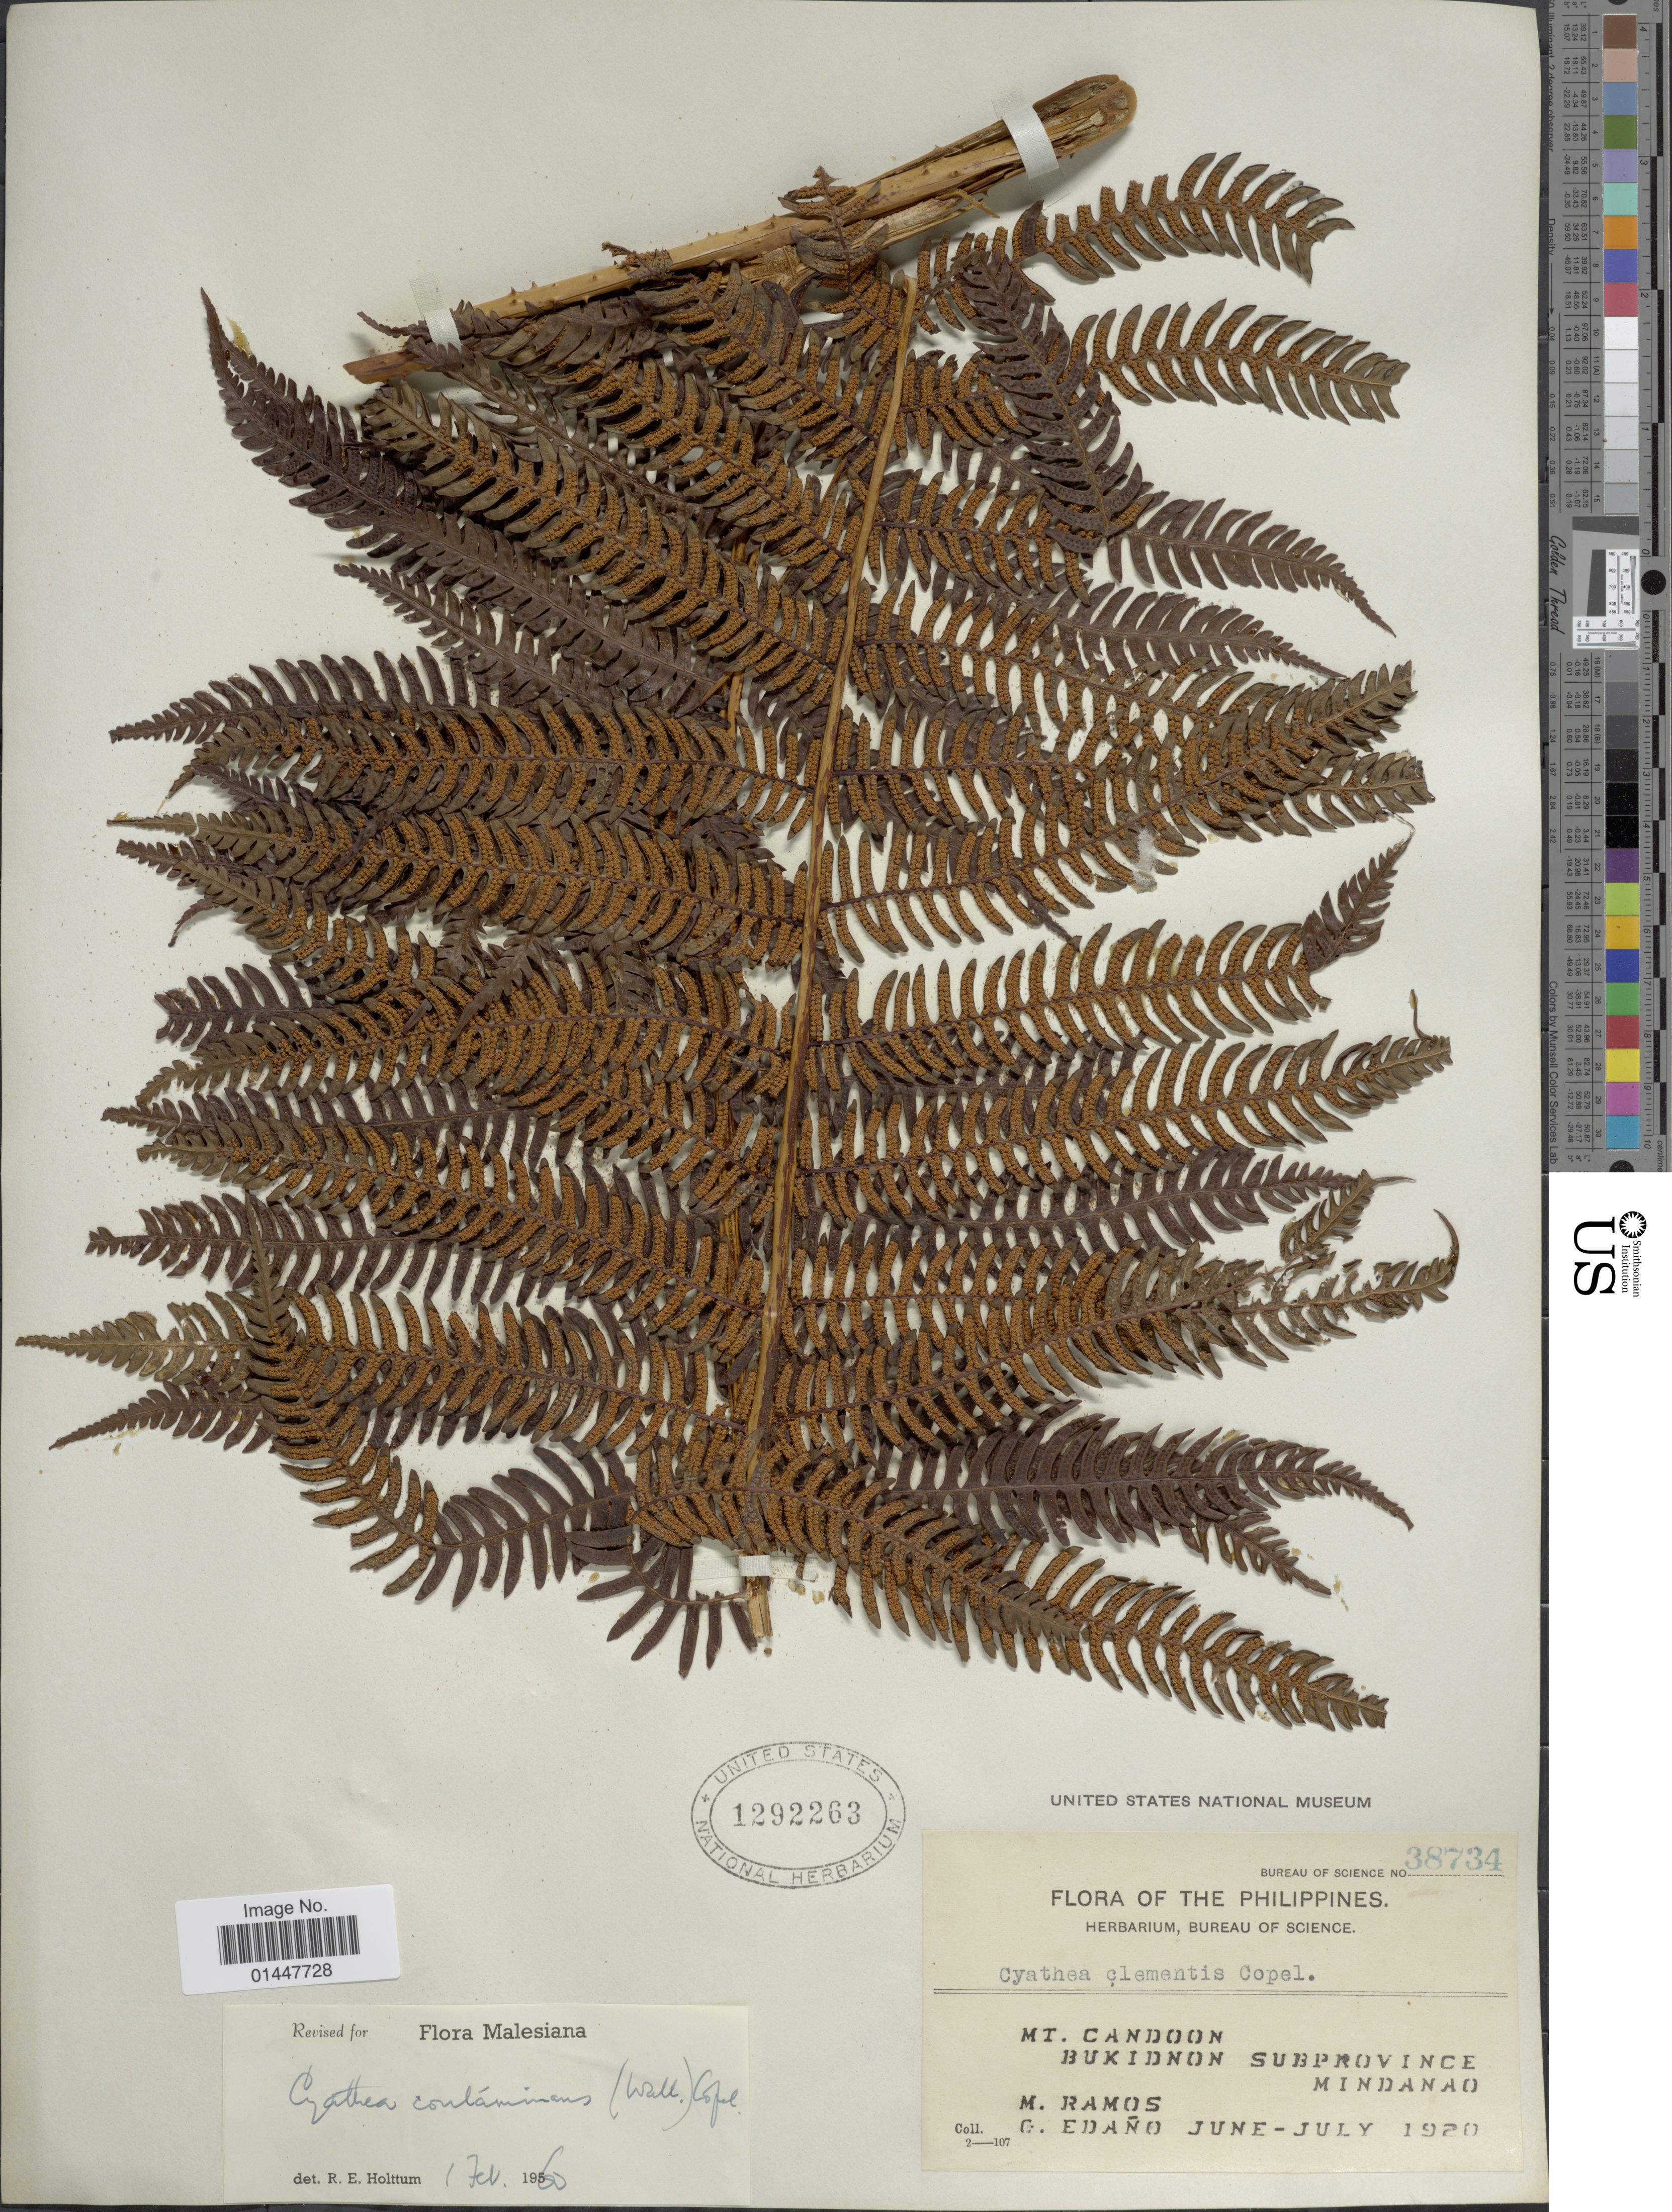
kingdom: Plantae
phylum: Tracheophyta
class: Polypodiopsida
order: Cyatheales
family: Cyatheaceae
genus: Sphaeropteris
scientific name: Sphaeropteris glauca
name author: (Blume) R.M. Tryon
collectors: M. Ramos & G. Edaño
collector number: Bureau of Science 38734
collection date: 1920-06/1920-07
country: Philippines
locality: Mt. Candoon, Bukidnon Subprovince, Mindanao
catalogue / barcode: US 1292263